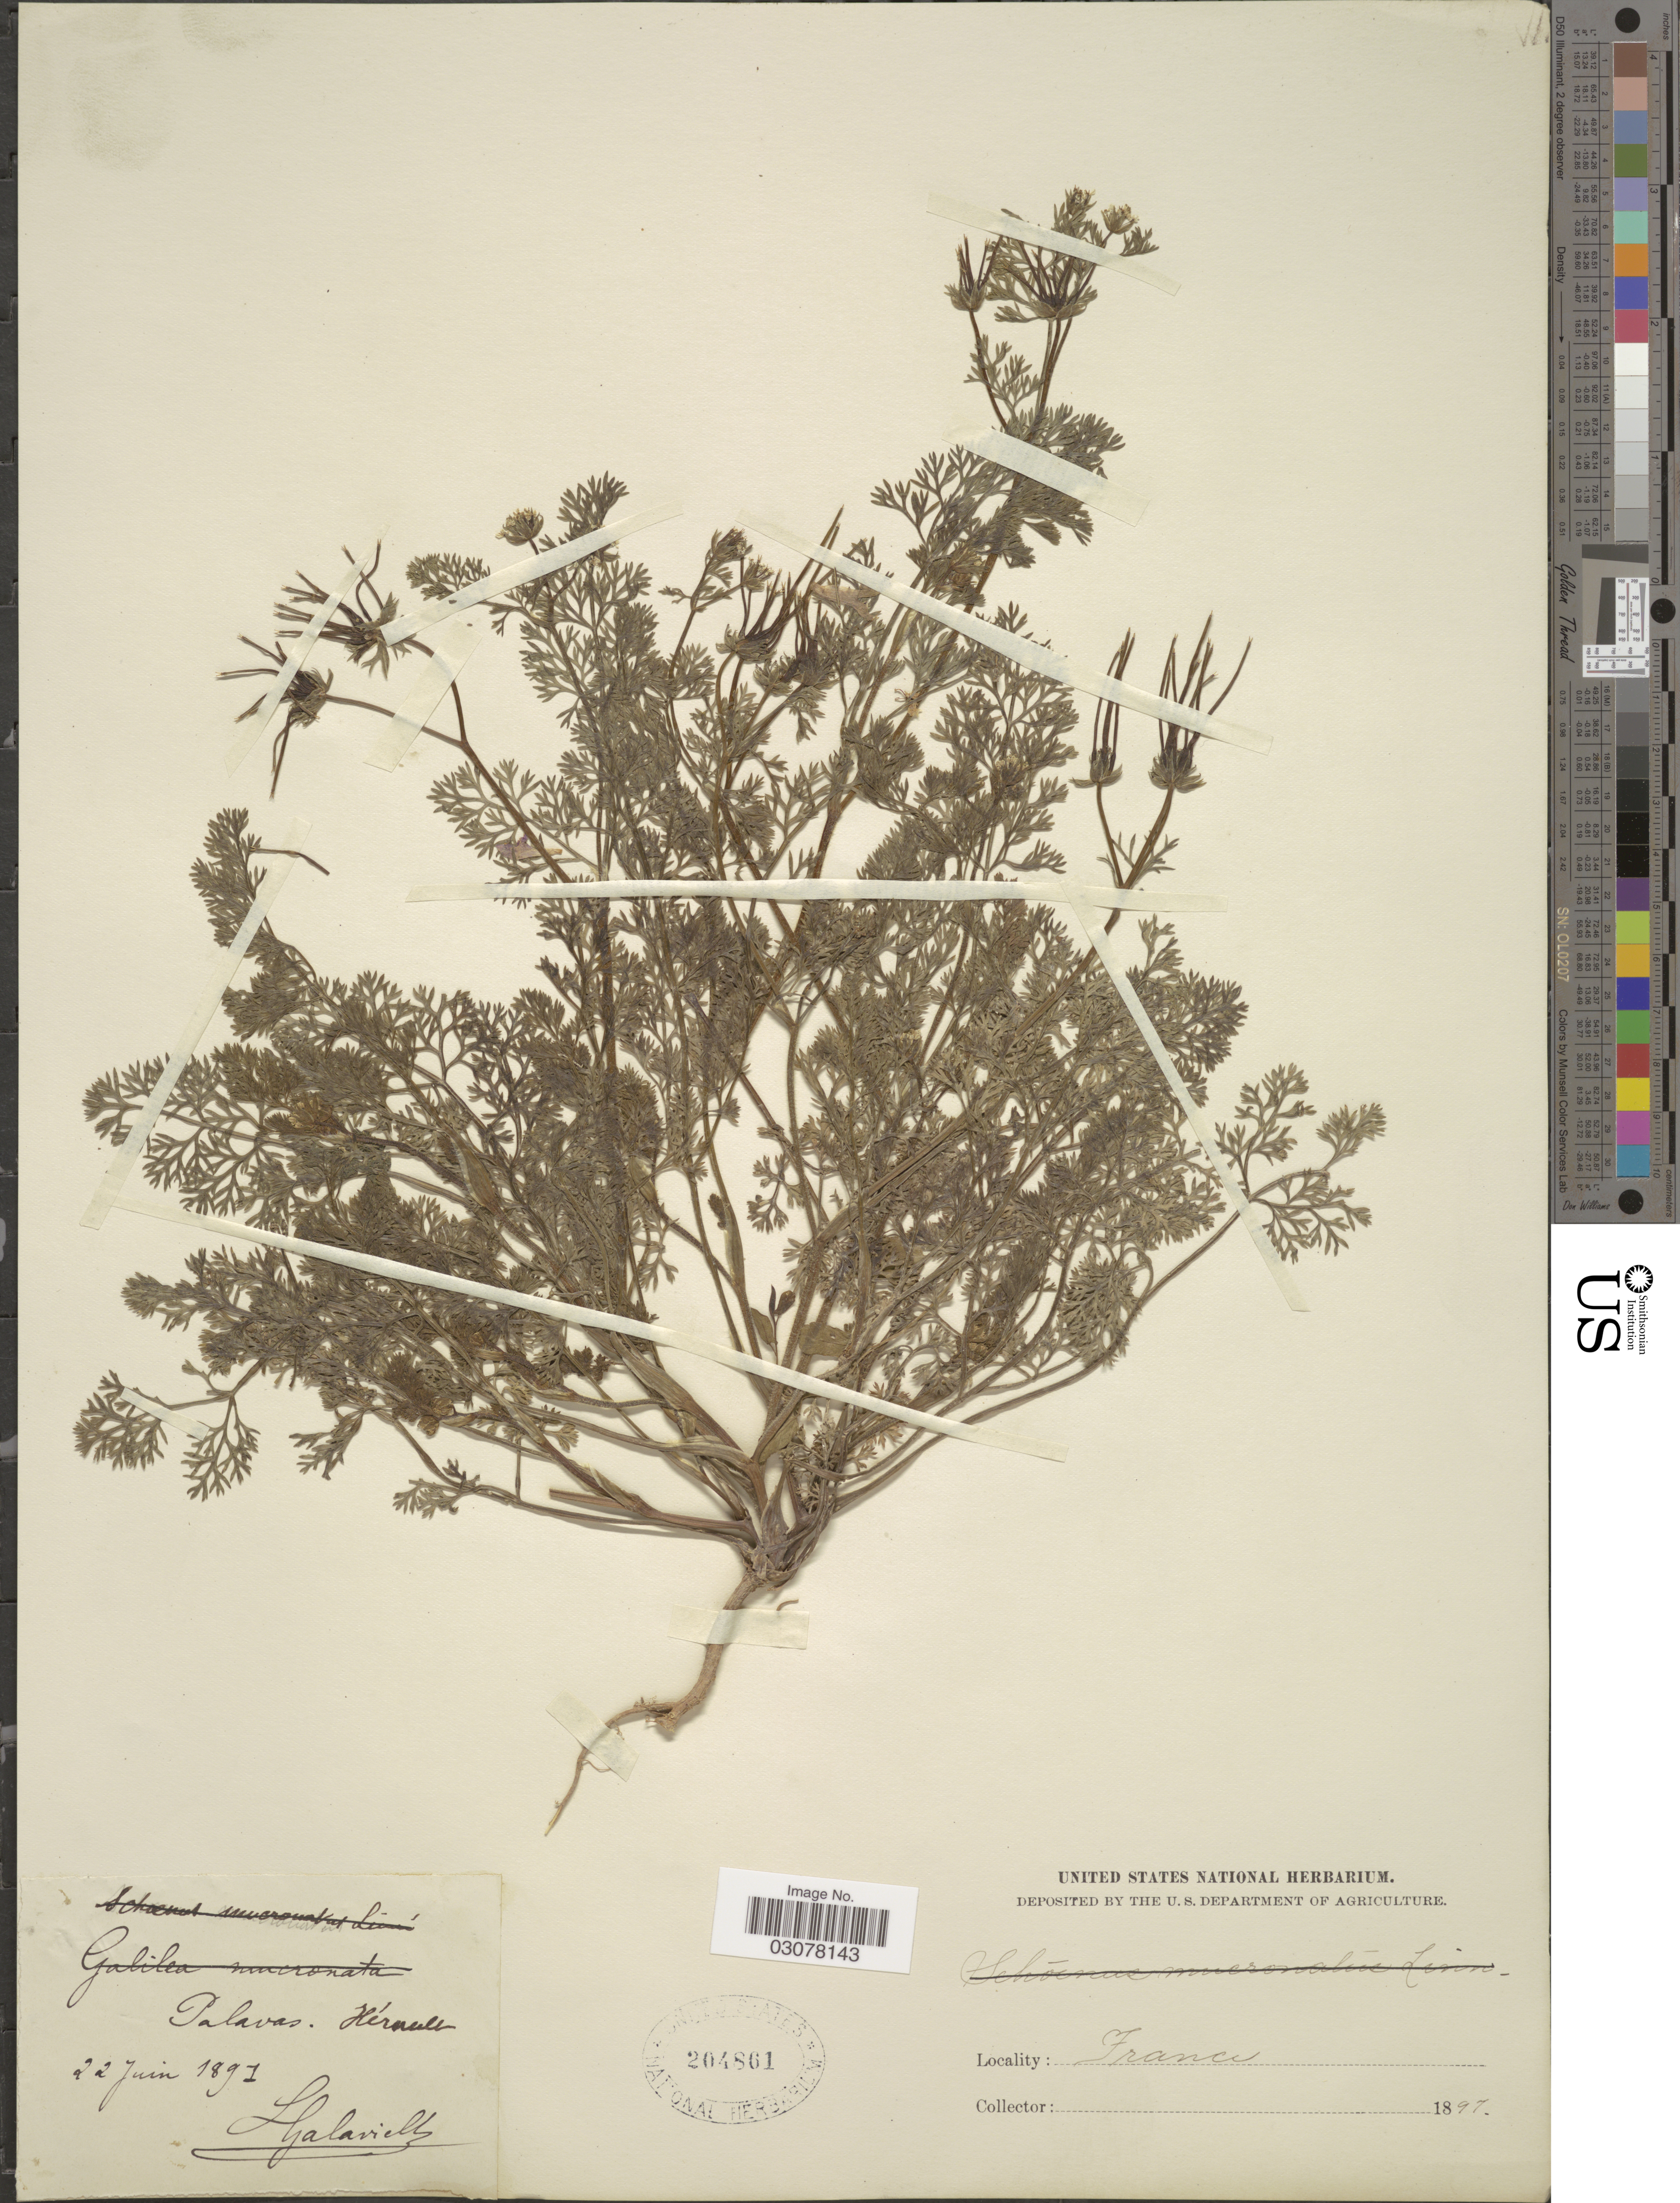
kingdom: Plantae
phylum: Tracheophyta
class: Magnoliopsida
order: Apiales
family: Apiaceae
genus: Scandix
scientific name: Scandix pecten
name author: Scop.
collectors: L. Galaviell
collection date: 1891-06-22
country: France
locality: Palabas. Hérault.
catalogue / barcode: US 204861